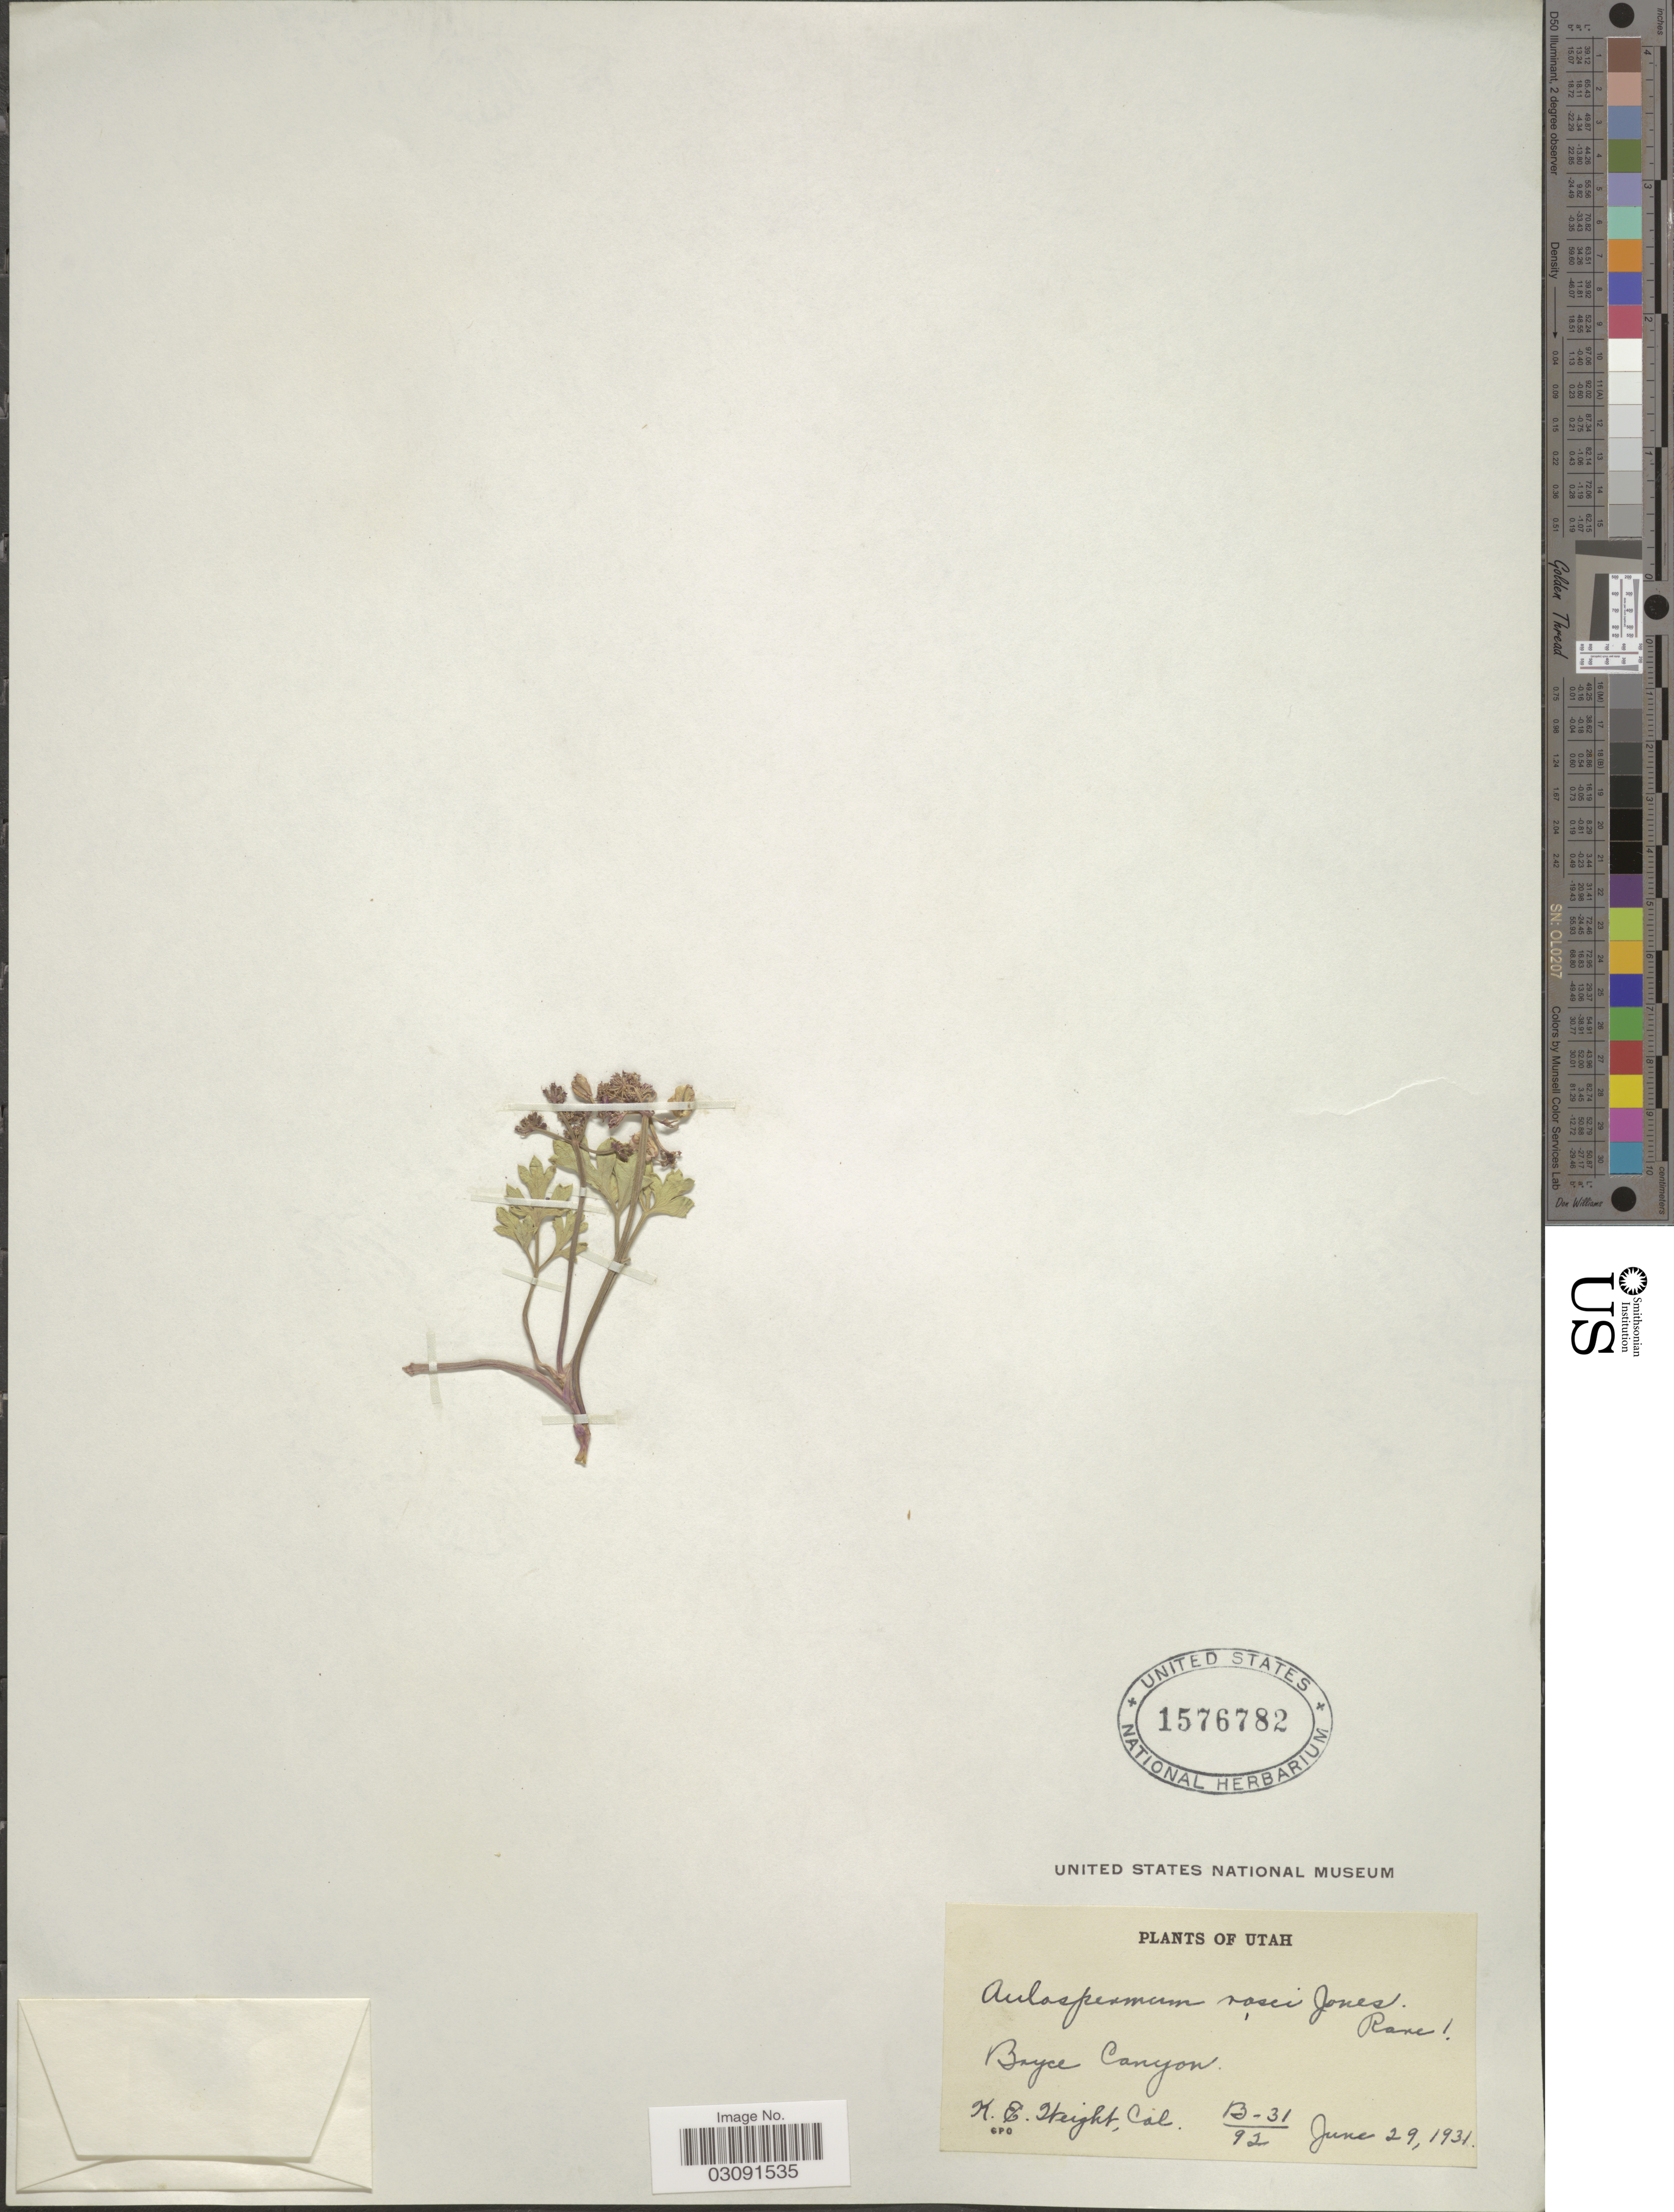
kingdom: Plantae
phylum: Tracheophyta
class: Magnoliopsida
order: Apiales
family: Apiaceae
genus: Cymopterus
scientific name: Cymopterus rosei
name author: (M.E. Jones) Goodrich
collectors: K. Weight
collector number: B-31/92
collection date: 1931-06-29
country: United States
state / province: Utah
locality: Bryce Canyon.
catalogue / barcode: US 1576782